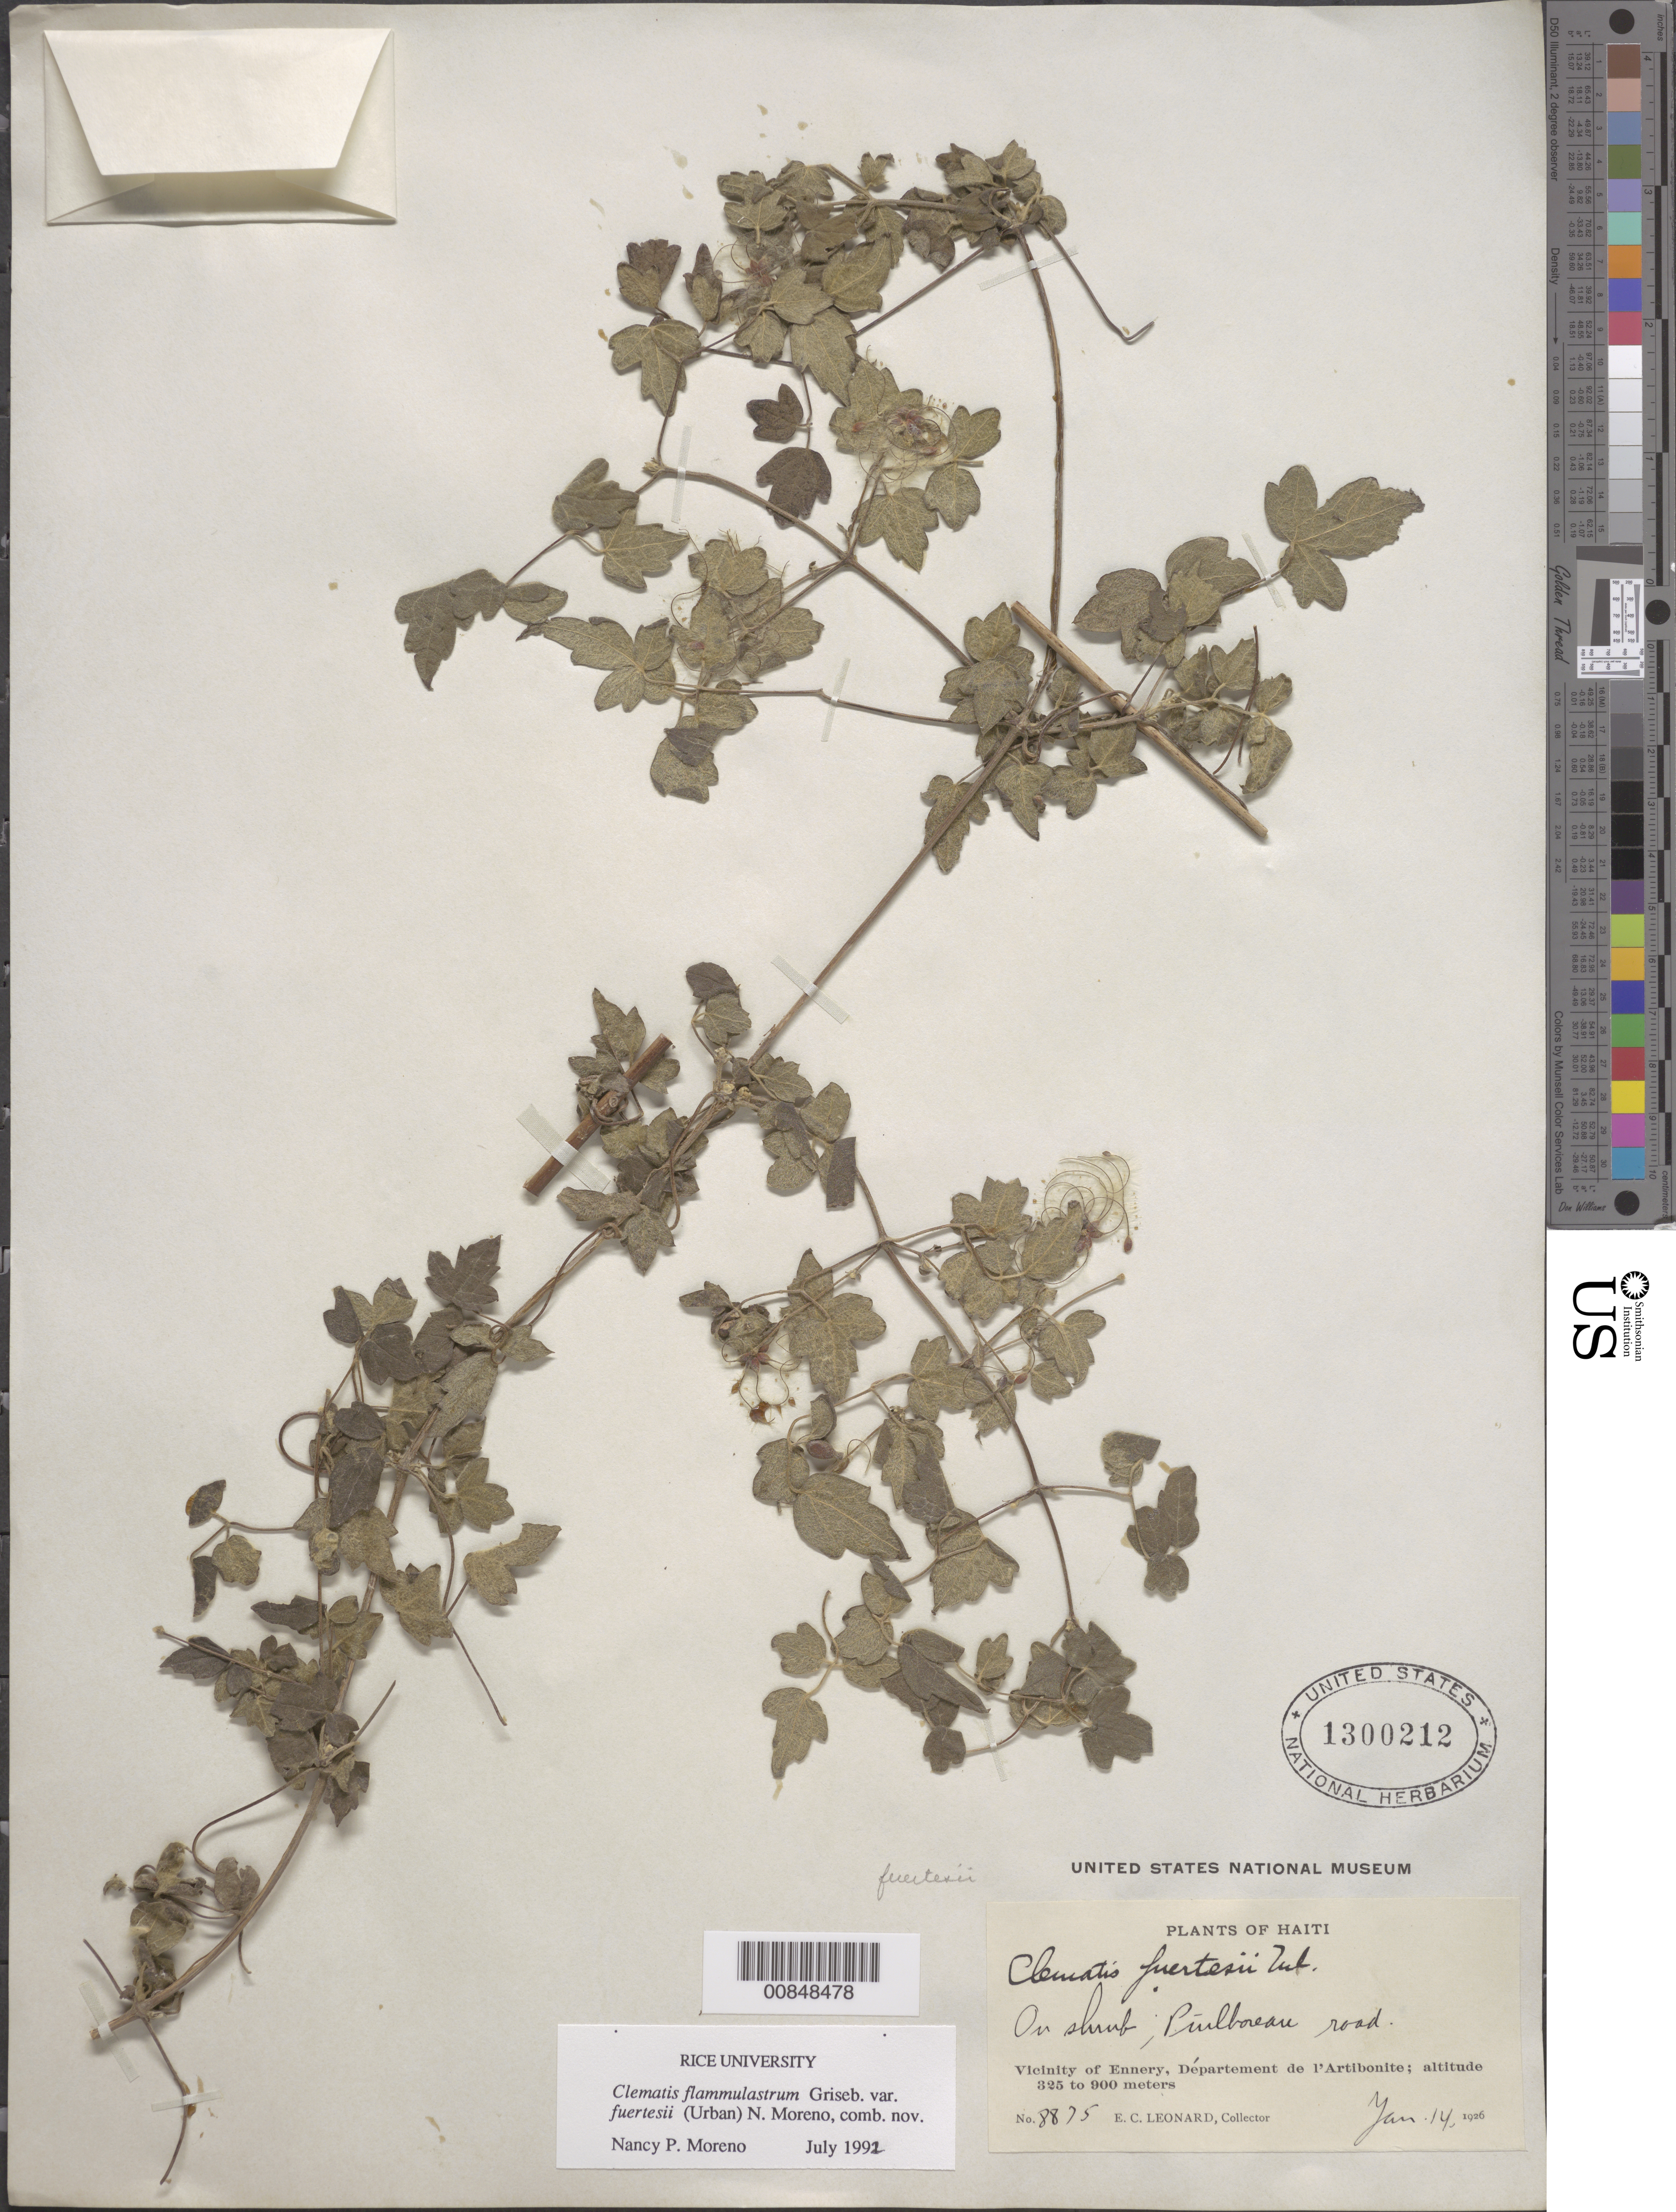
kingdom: Plantae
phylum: Tracheophyta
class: Magnoliopsida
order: Ranunculales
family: Ranunculaceae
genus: Clematis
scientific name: Clematis fuertesii var. fuertesii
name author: Urb.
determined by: Moreno, N. P.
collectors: E. C. Leonard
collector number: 8875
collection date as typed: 14 Jan 1926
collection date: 1926-01-14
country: Haiti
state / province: Artibonite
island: Hispaniola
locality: Vicinity of Ennery. Puilboreau road.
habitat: On shrub.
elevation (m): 325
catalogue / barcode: US 1300212